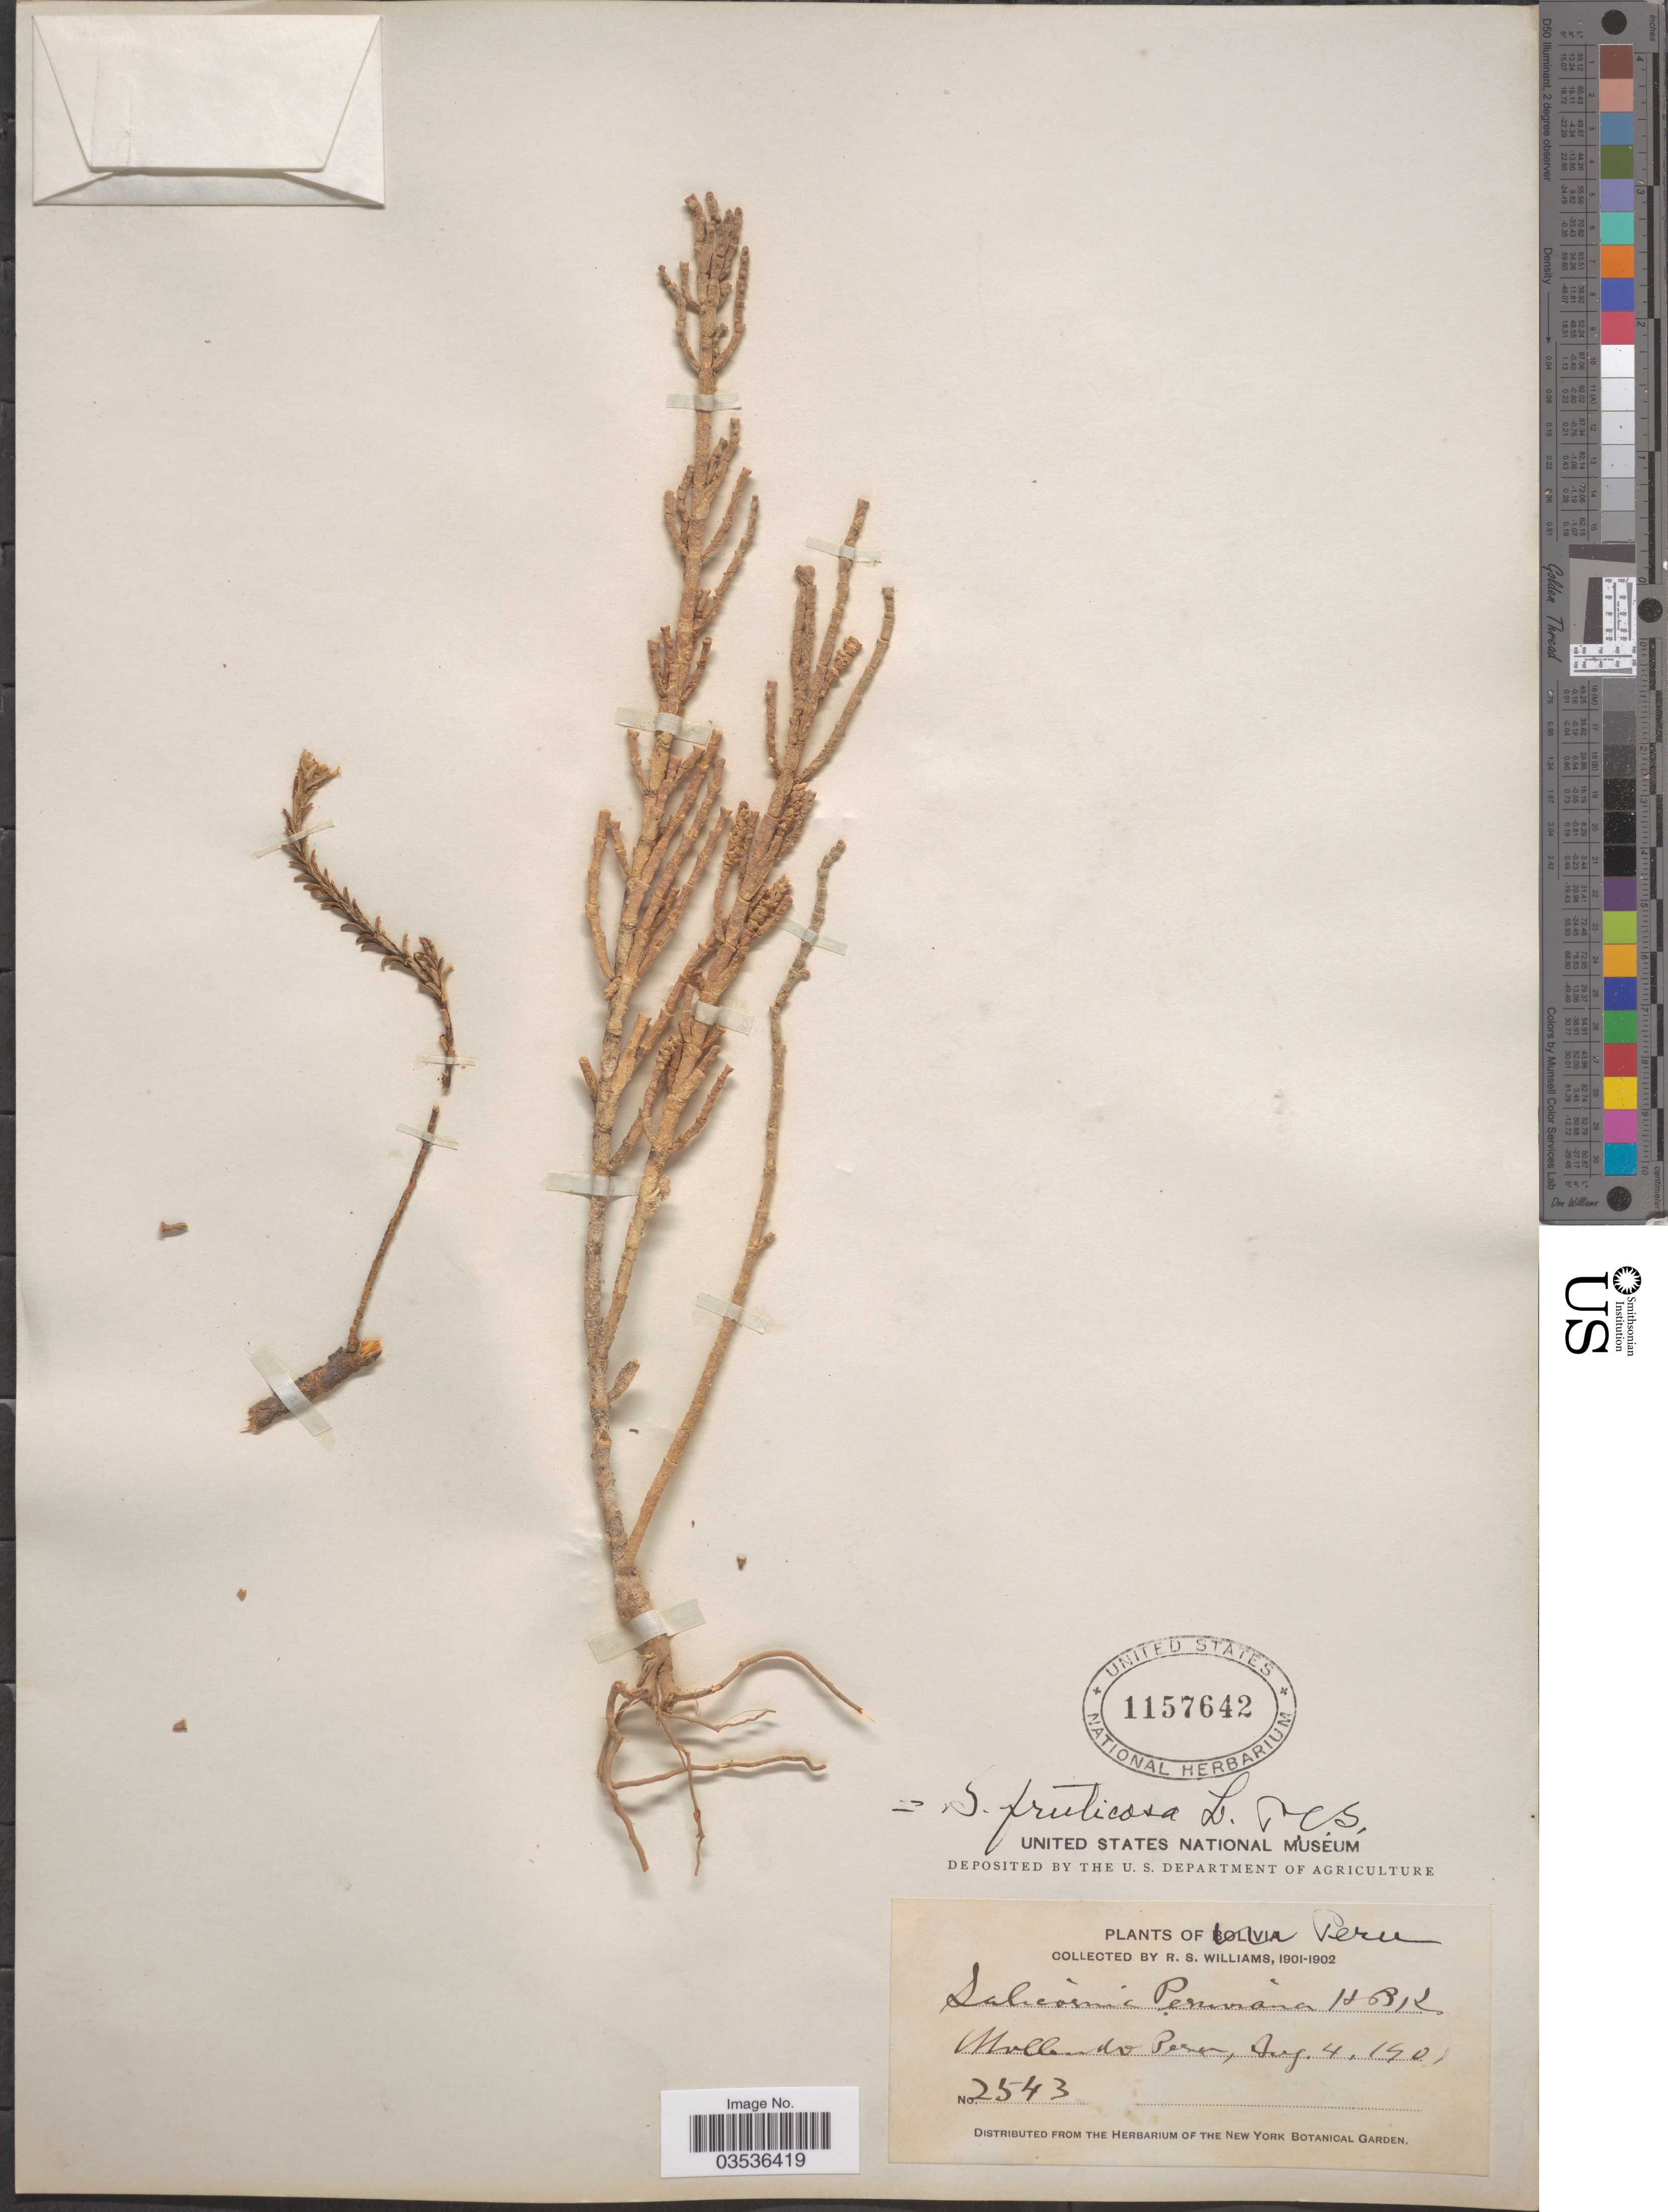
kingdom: Plantae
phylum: Tracheophyta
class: Magnoliopsida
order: Caryophyllales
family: Amaranthaceae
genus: Salicornia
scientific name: Salicornia fruticosa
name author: (L.) L.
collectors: R. S. Williams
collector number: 2543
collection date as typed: Aug 4, '01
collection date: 1901-08-04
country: Peru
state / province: Arequipa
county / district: Islay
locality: Mollendo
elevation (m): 26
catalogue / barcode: US 1157642